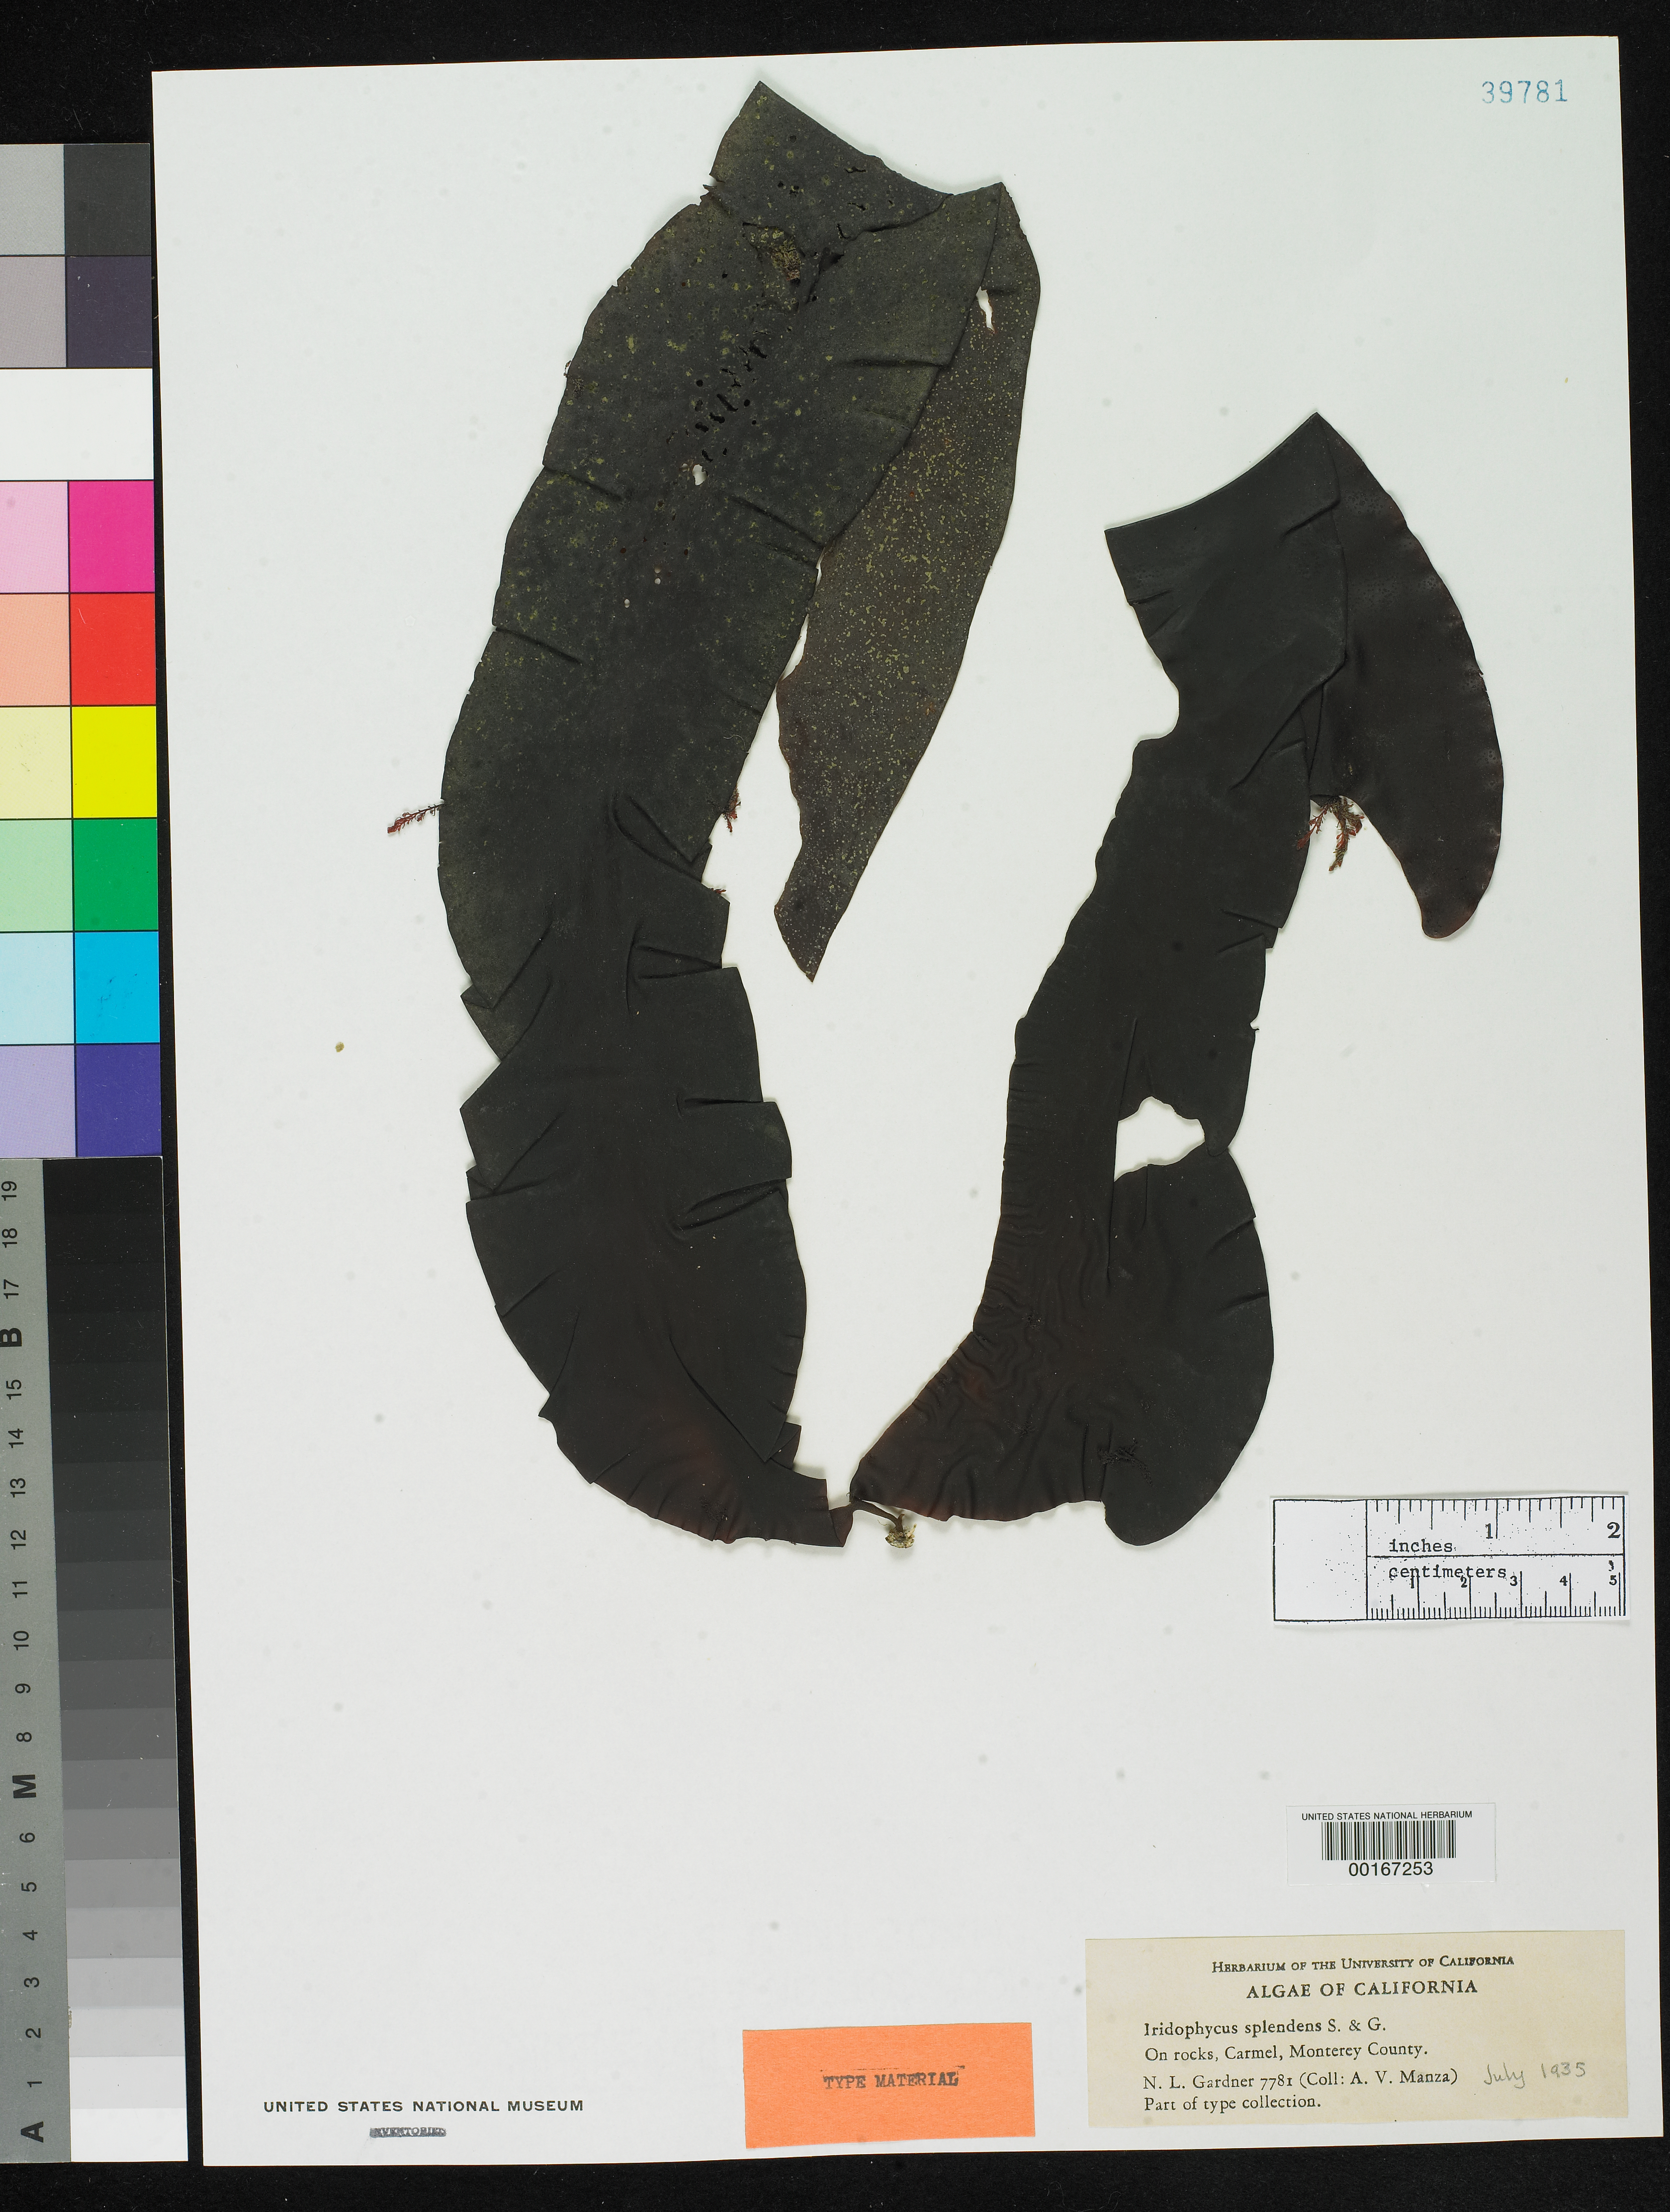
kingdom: Plantae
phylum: Rhodophyta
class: Florideophyceae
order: Gigartinales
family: Gigartinaceae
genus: Iridophycus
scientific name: Iridophycus splendens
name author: Setch. & N.L. Gardner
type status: Isotype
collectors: A. Manza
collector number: NLG 7781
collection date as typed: Jul 1935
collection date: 1935-07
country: United States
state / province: California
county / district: Monterey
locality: Carmel.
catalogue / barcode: US 39781